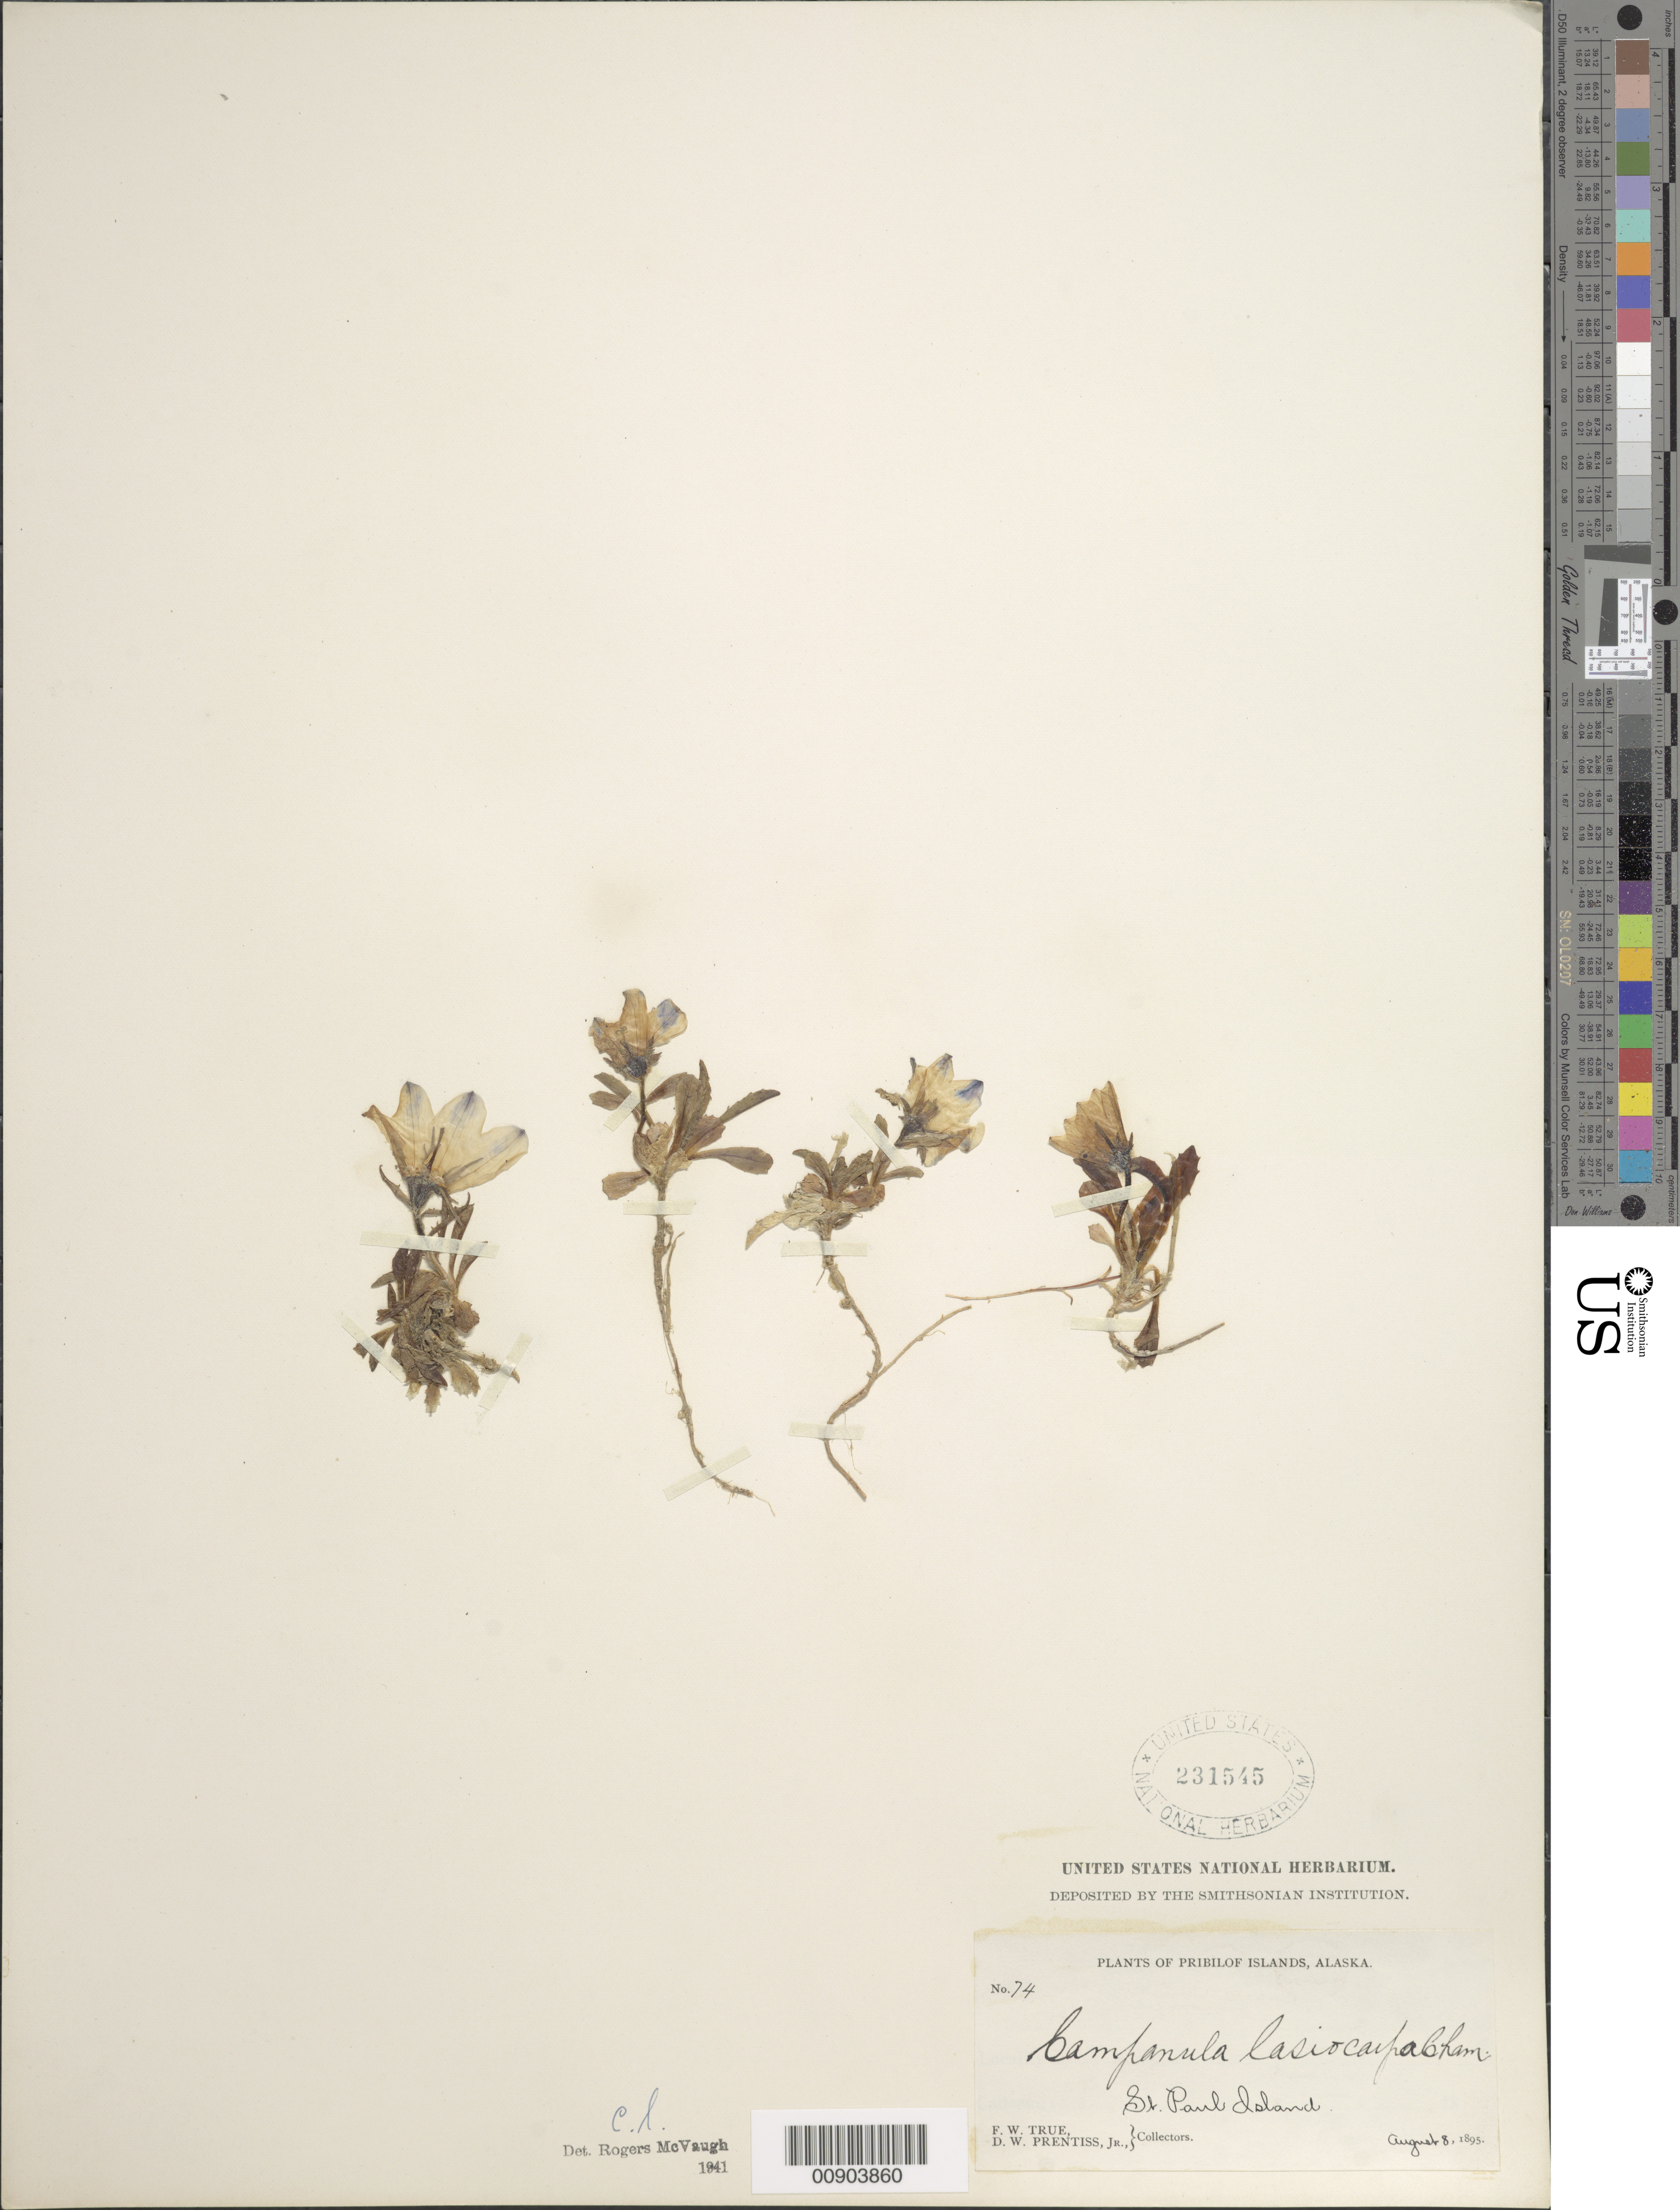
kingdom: Plantae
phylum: Tracheophyta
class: Magnoliopsida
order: Asterales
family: Campanulaceae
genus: Campanula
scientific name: Campanula lasiocarpa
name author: Cham.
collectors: F. True & D. Prentiss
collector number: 74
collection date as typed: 5 Aug 1895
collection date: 1895-08-05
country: United States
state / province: Alaska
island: St. Paul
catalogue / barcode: US 231545